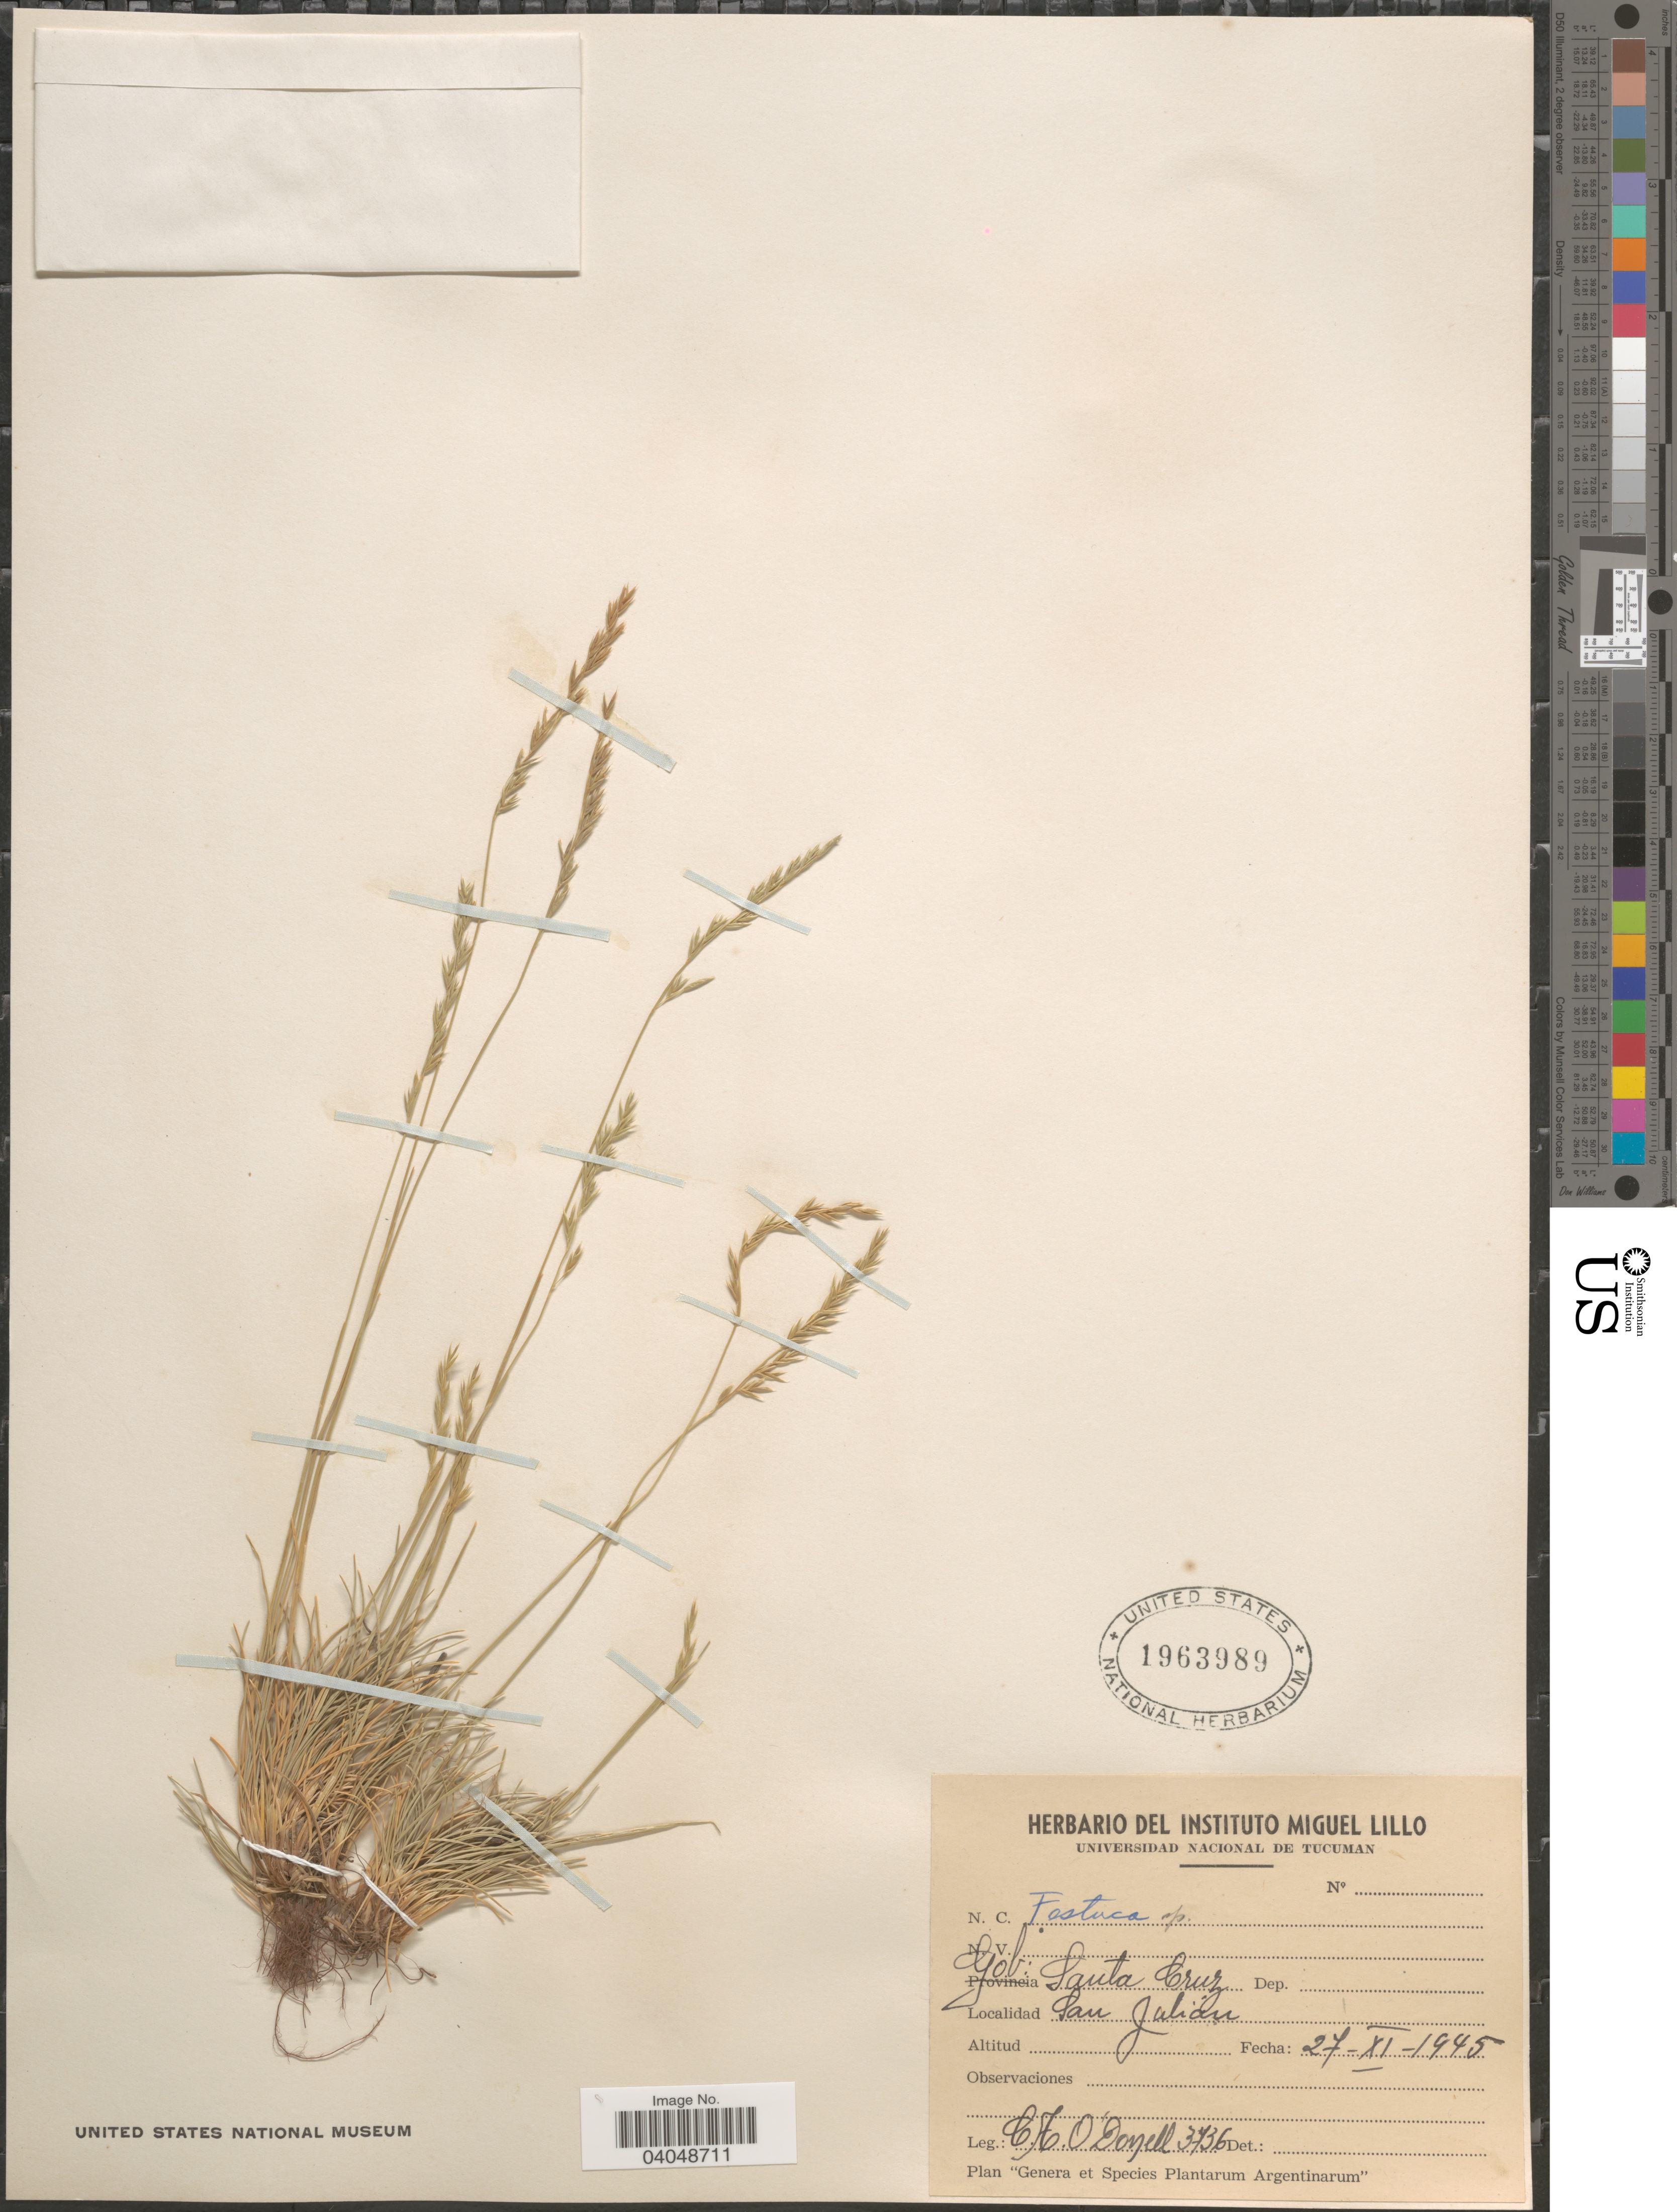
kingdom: Plantae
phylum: Tracheophyta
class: Liliopsida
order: Poales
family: Poaceae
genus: Festuca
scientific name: Festuca sp.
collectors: C. A. O'Donell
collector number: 3736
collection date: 1945-11-27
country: Argentina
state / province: Santa Cruz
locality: Gob: Santa Cruz. San Julián.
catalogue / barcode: US 1963989